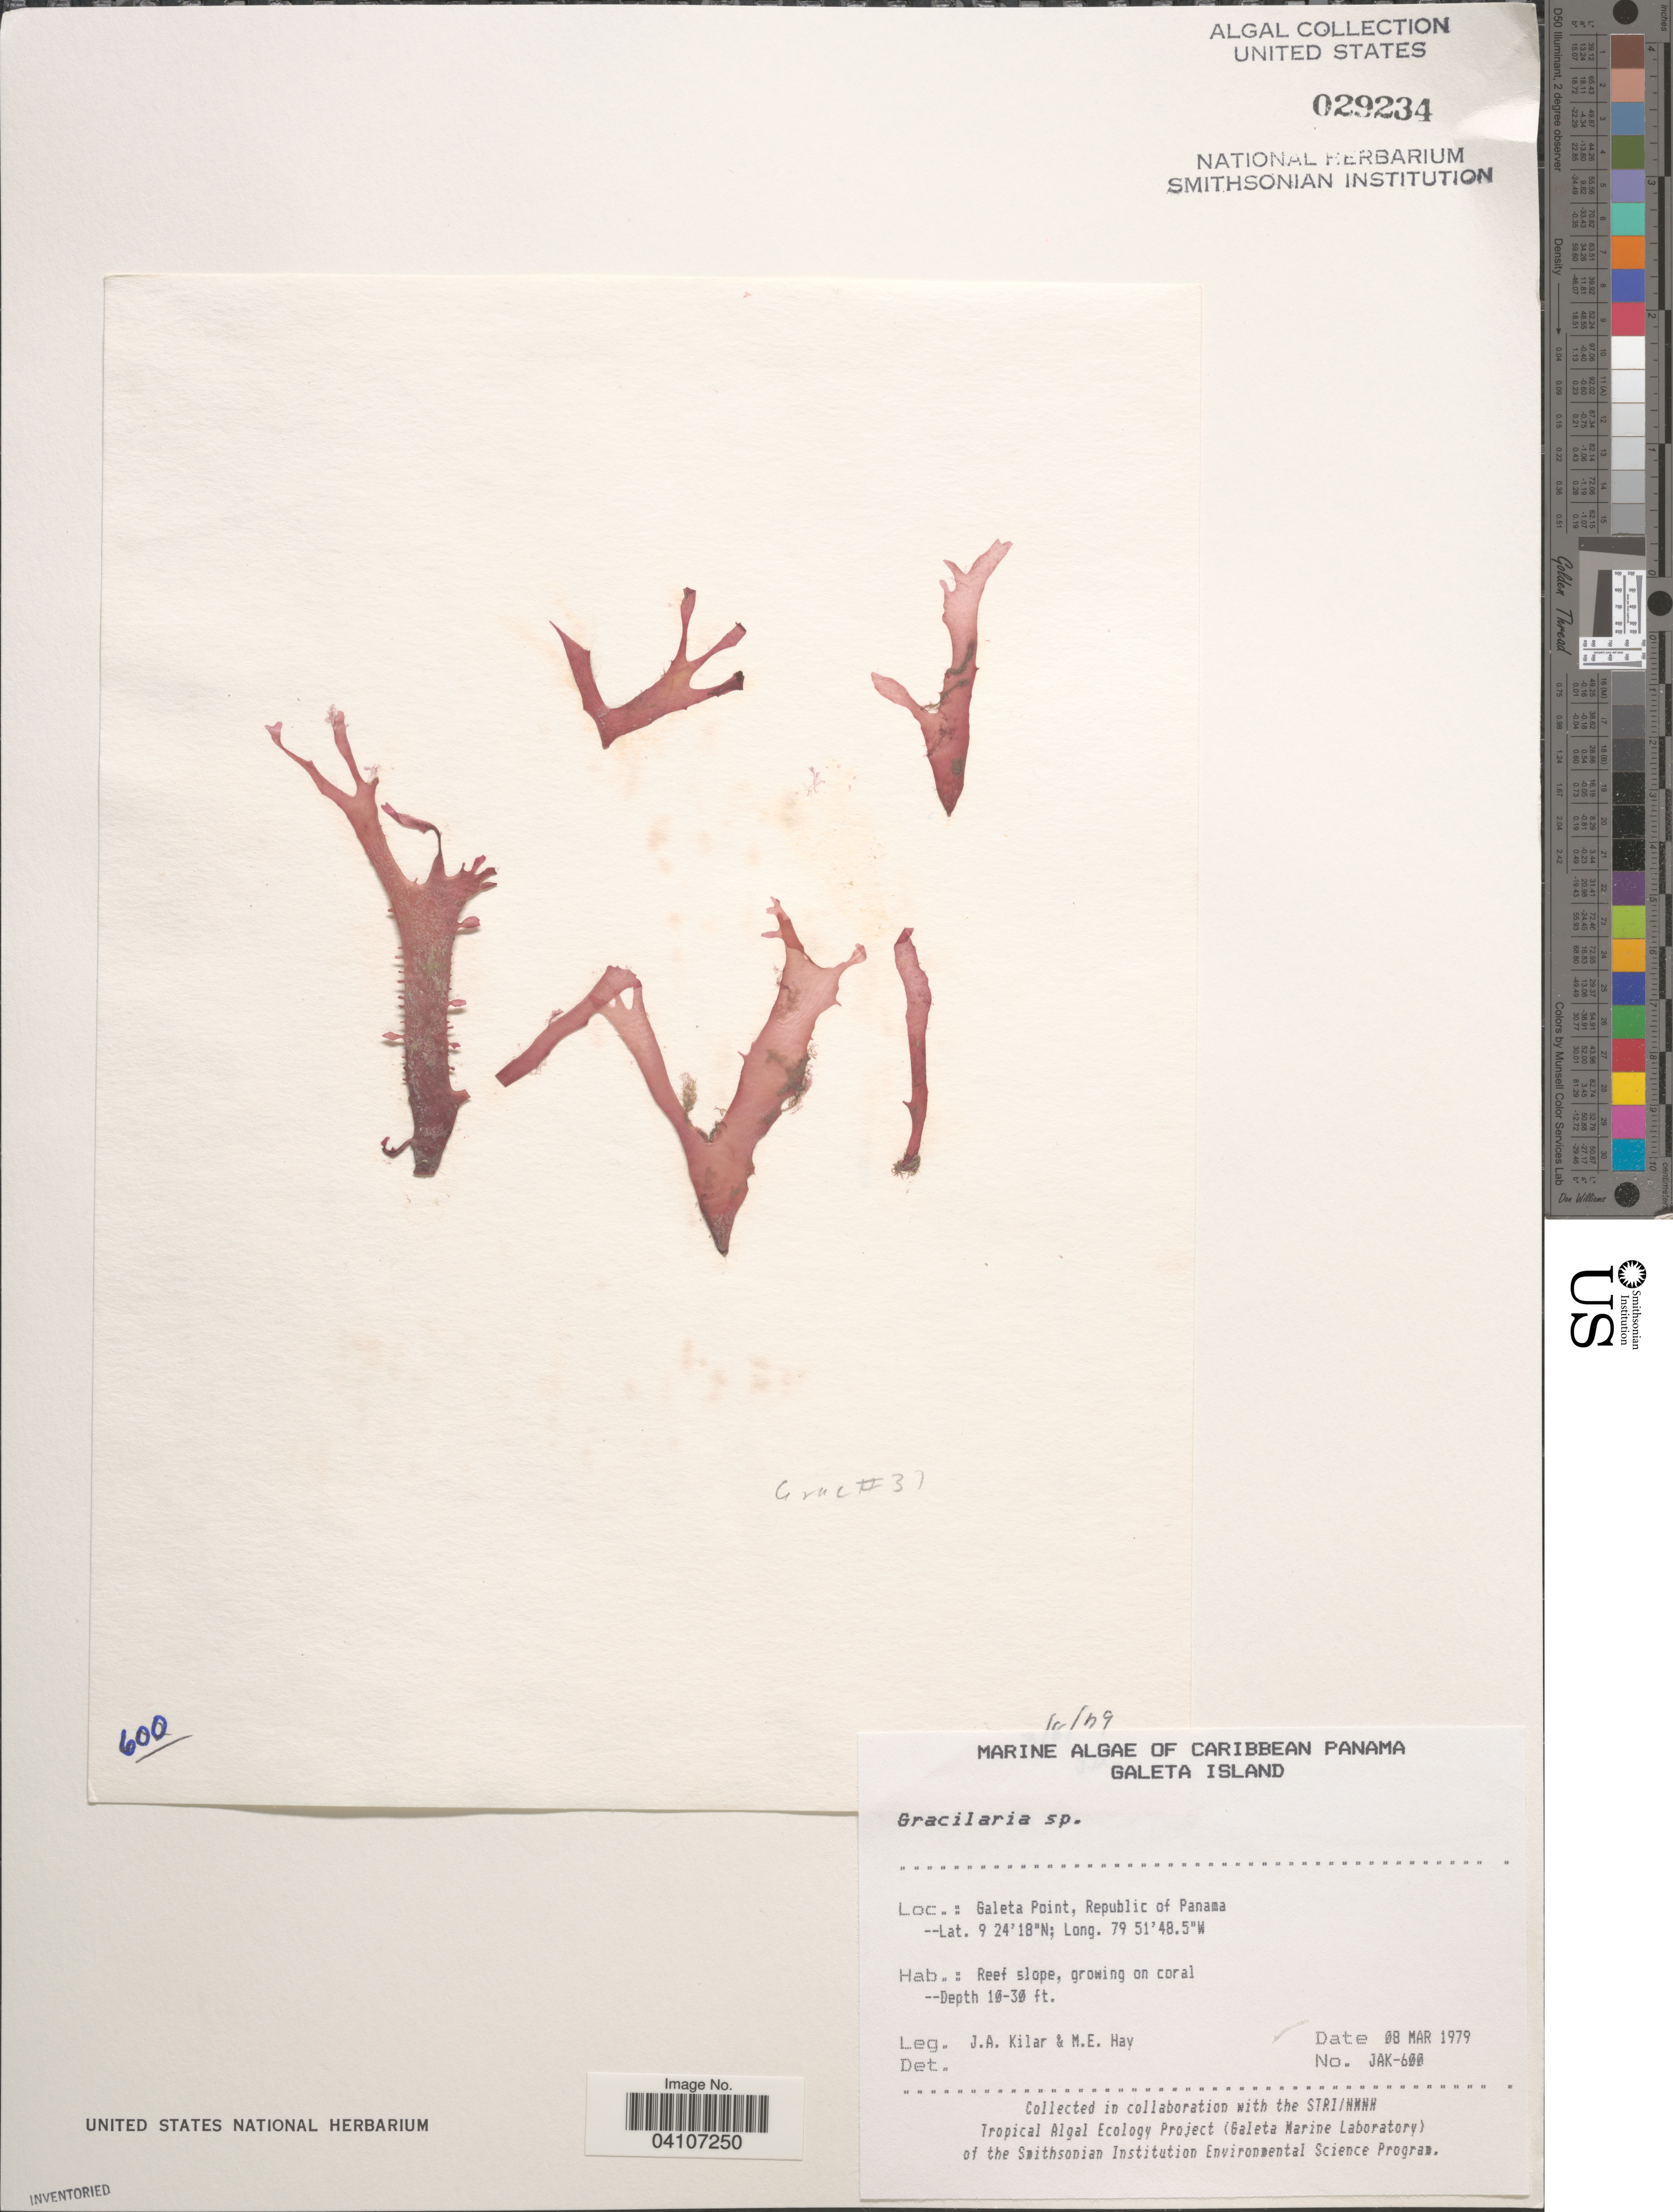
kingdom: Plantae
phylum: Rhodophyta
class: Florideophyceae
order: Gracilariales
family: Gracilariaceae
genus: Gracilaria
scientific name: Gracilaria sp.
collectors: J. A. Kilar & M. E. Hay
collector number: JAK-600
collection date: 1979-03-08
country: Panama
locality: Caribbean Panama. Galeta Island. Galeta Point, Republic of Panama.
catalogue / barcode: US 29234